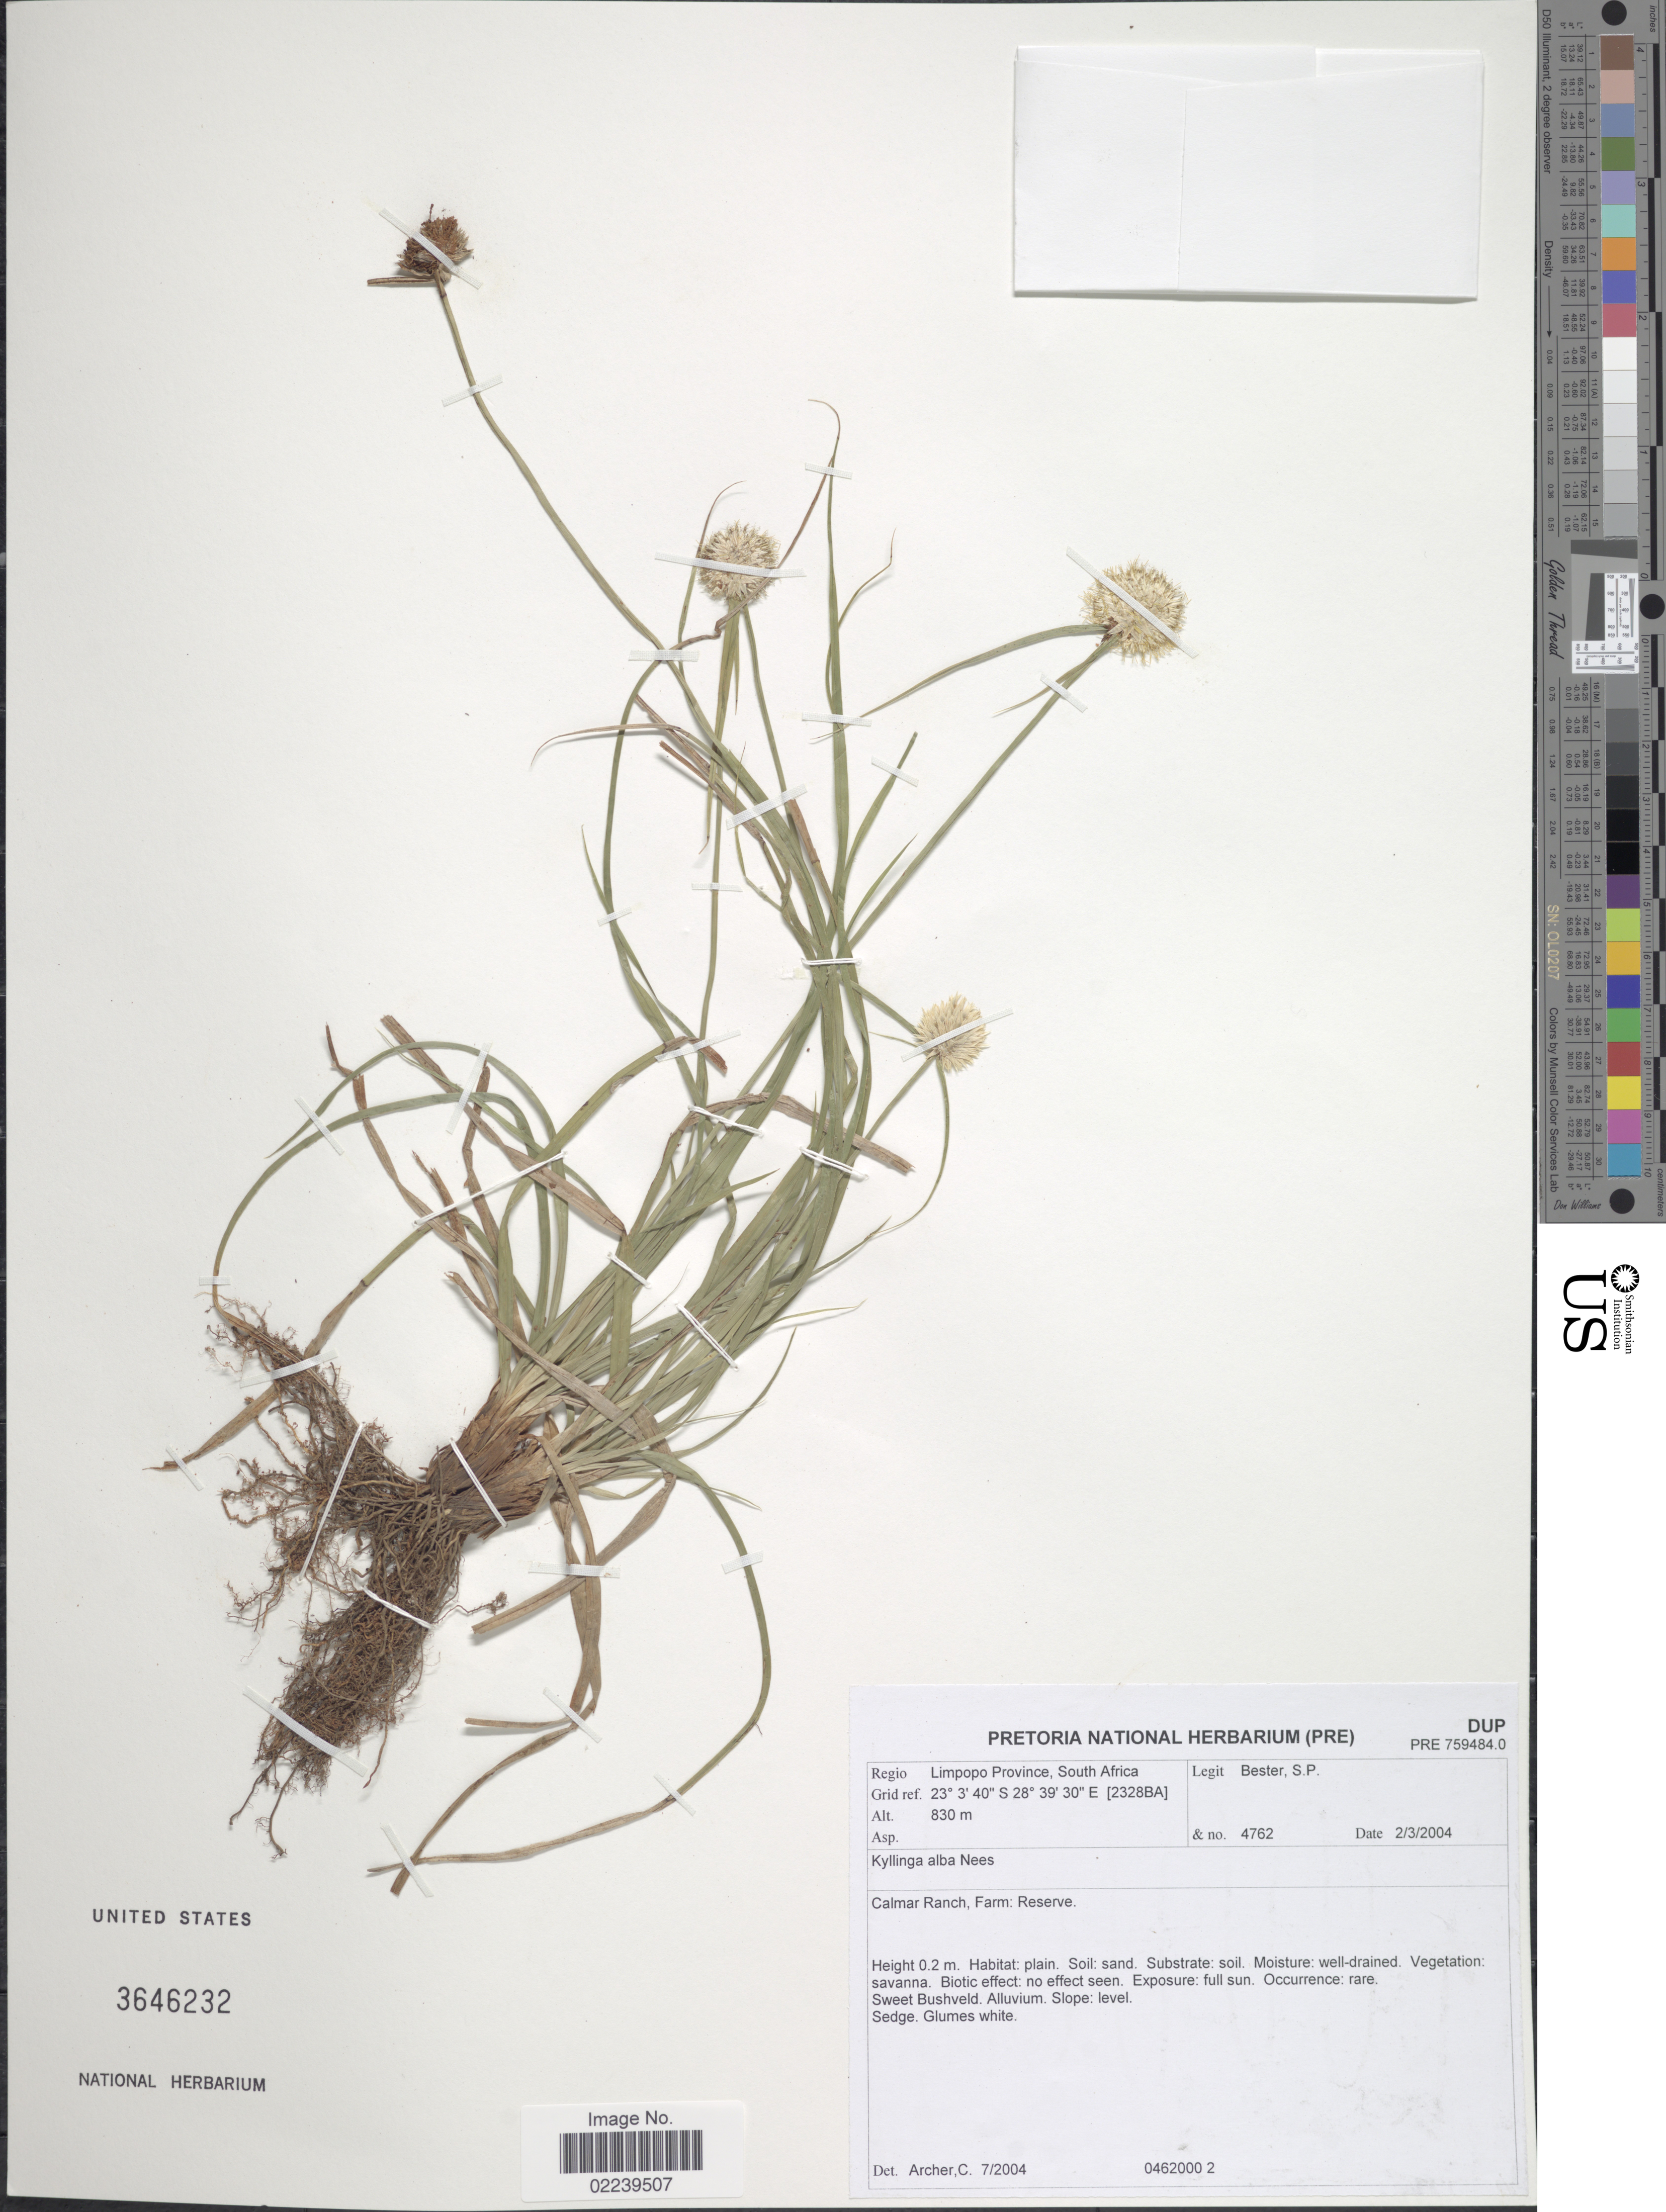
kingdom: Plantae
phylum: Tracheophyta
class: Liliopsida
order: Poales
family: Cyperaceae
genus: Cyperus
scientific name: Cyperus alatus subsp. albus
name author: (Nees)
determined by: Strong, M. T., (US), Smithsonian Institution - National Museum of Natural History (UNITED STATES)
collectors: S. Bester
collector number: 4762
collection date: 2004-03-02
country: South Africa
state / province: Limpopo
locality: Calmar Ranch, Farm: Reserve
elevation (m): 830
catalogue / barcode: US 3646232